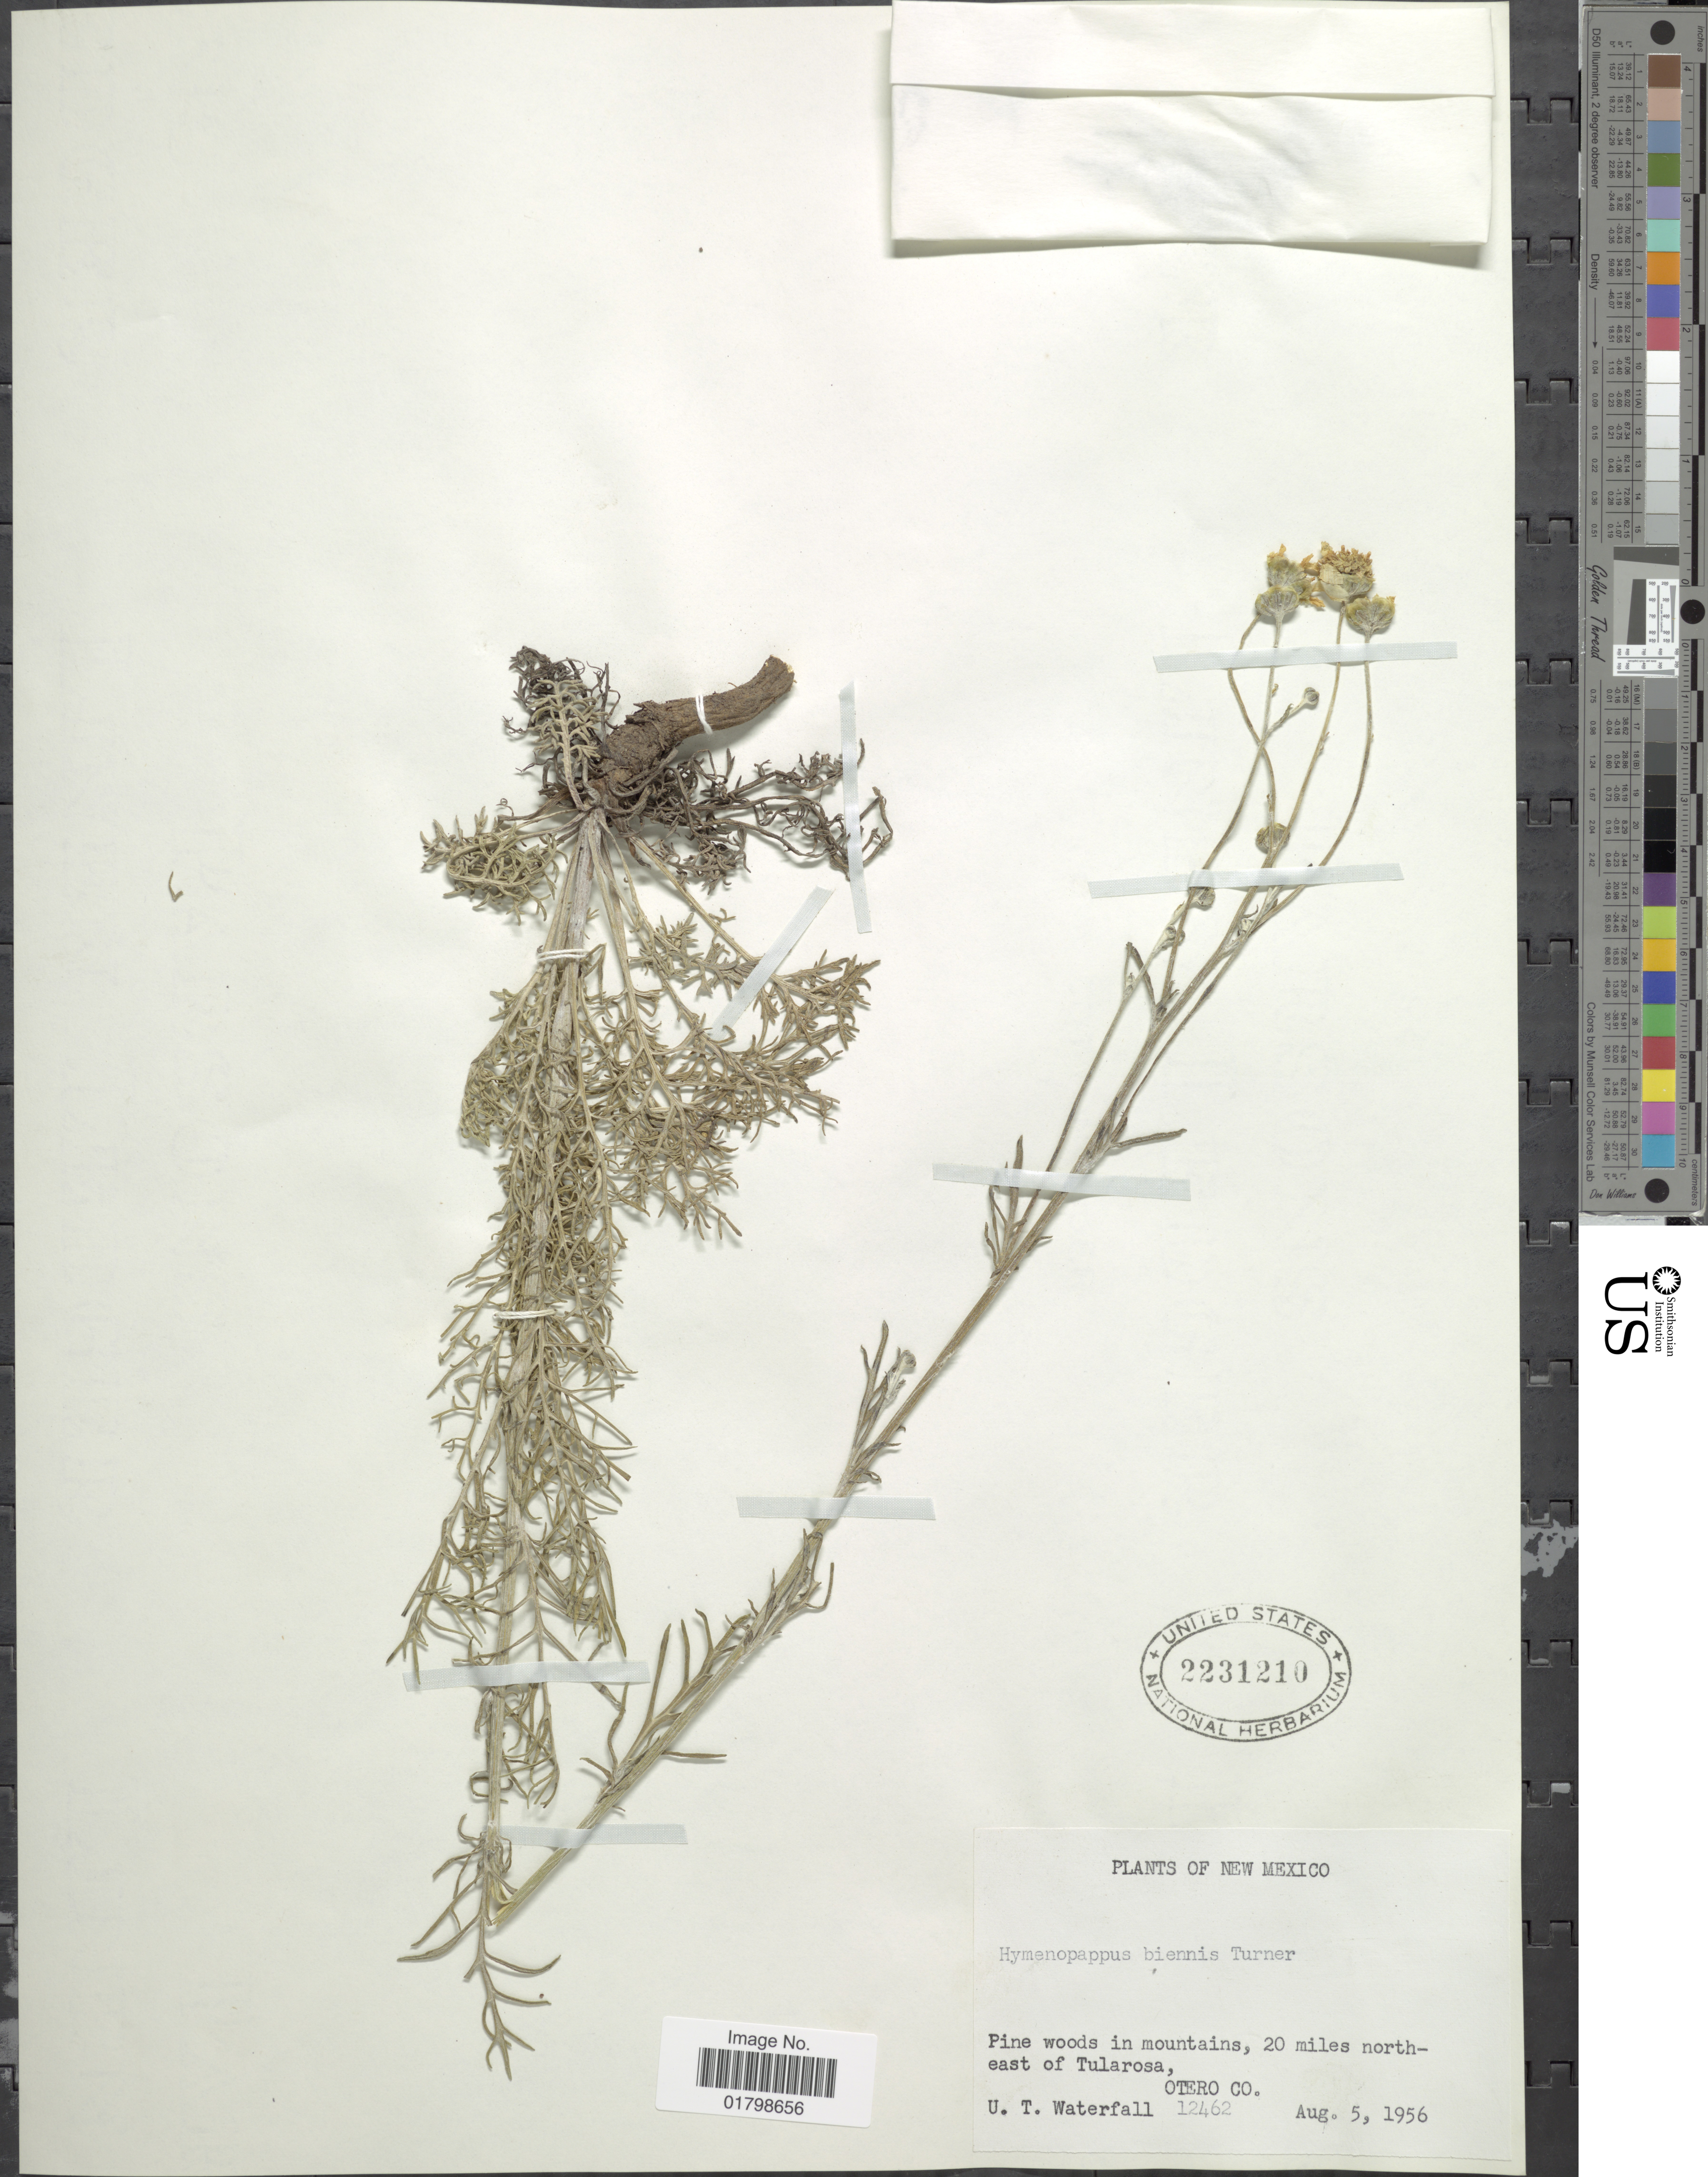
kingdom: Plantae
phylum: Tracheophyta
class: Magnoliopsida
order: Asterales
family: Asteraceae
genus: Hymenopappus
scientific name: Hymenopappus biennis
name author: (Rydb.) I.M. Johnst.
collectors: U. T. Waterfall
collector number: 12462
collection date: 1956-08-05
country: United States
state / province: New Mexico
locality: Pine woods in mountains, 20 miles northeast of Tularosa, Otero Co.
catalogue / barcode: US 2231210